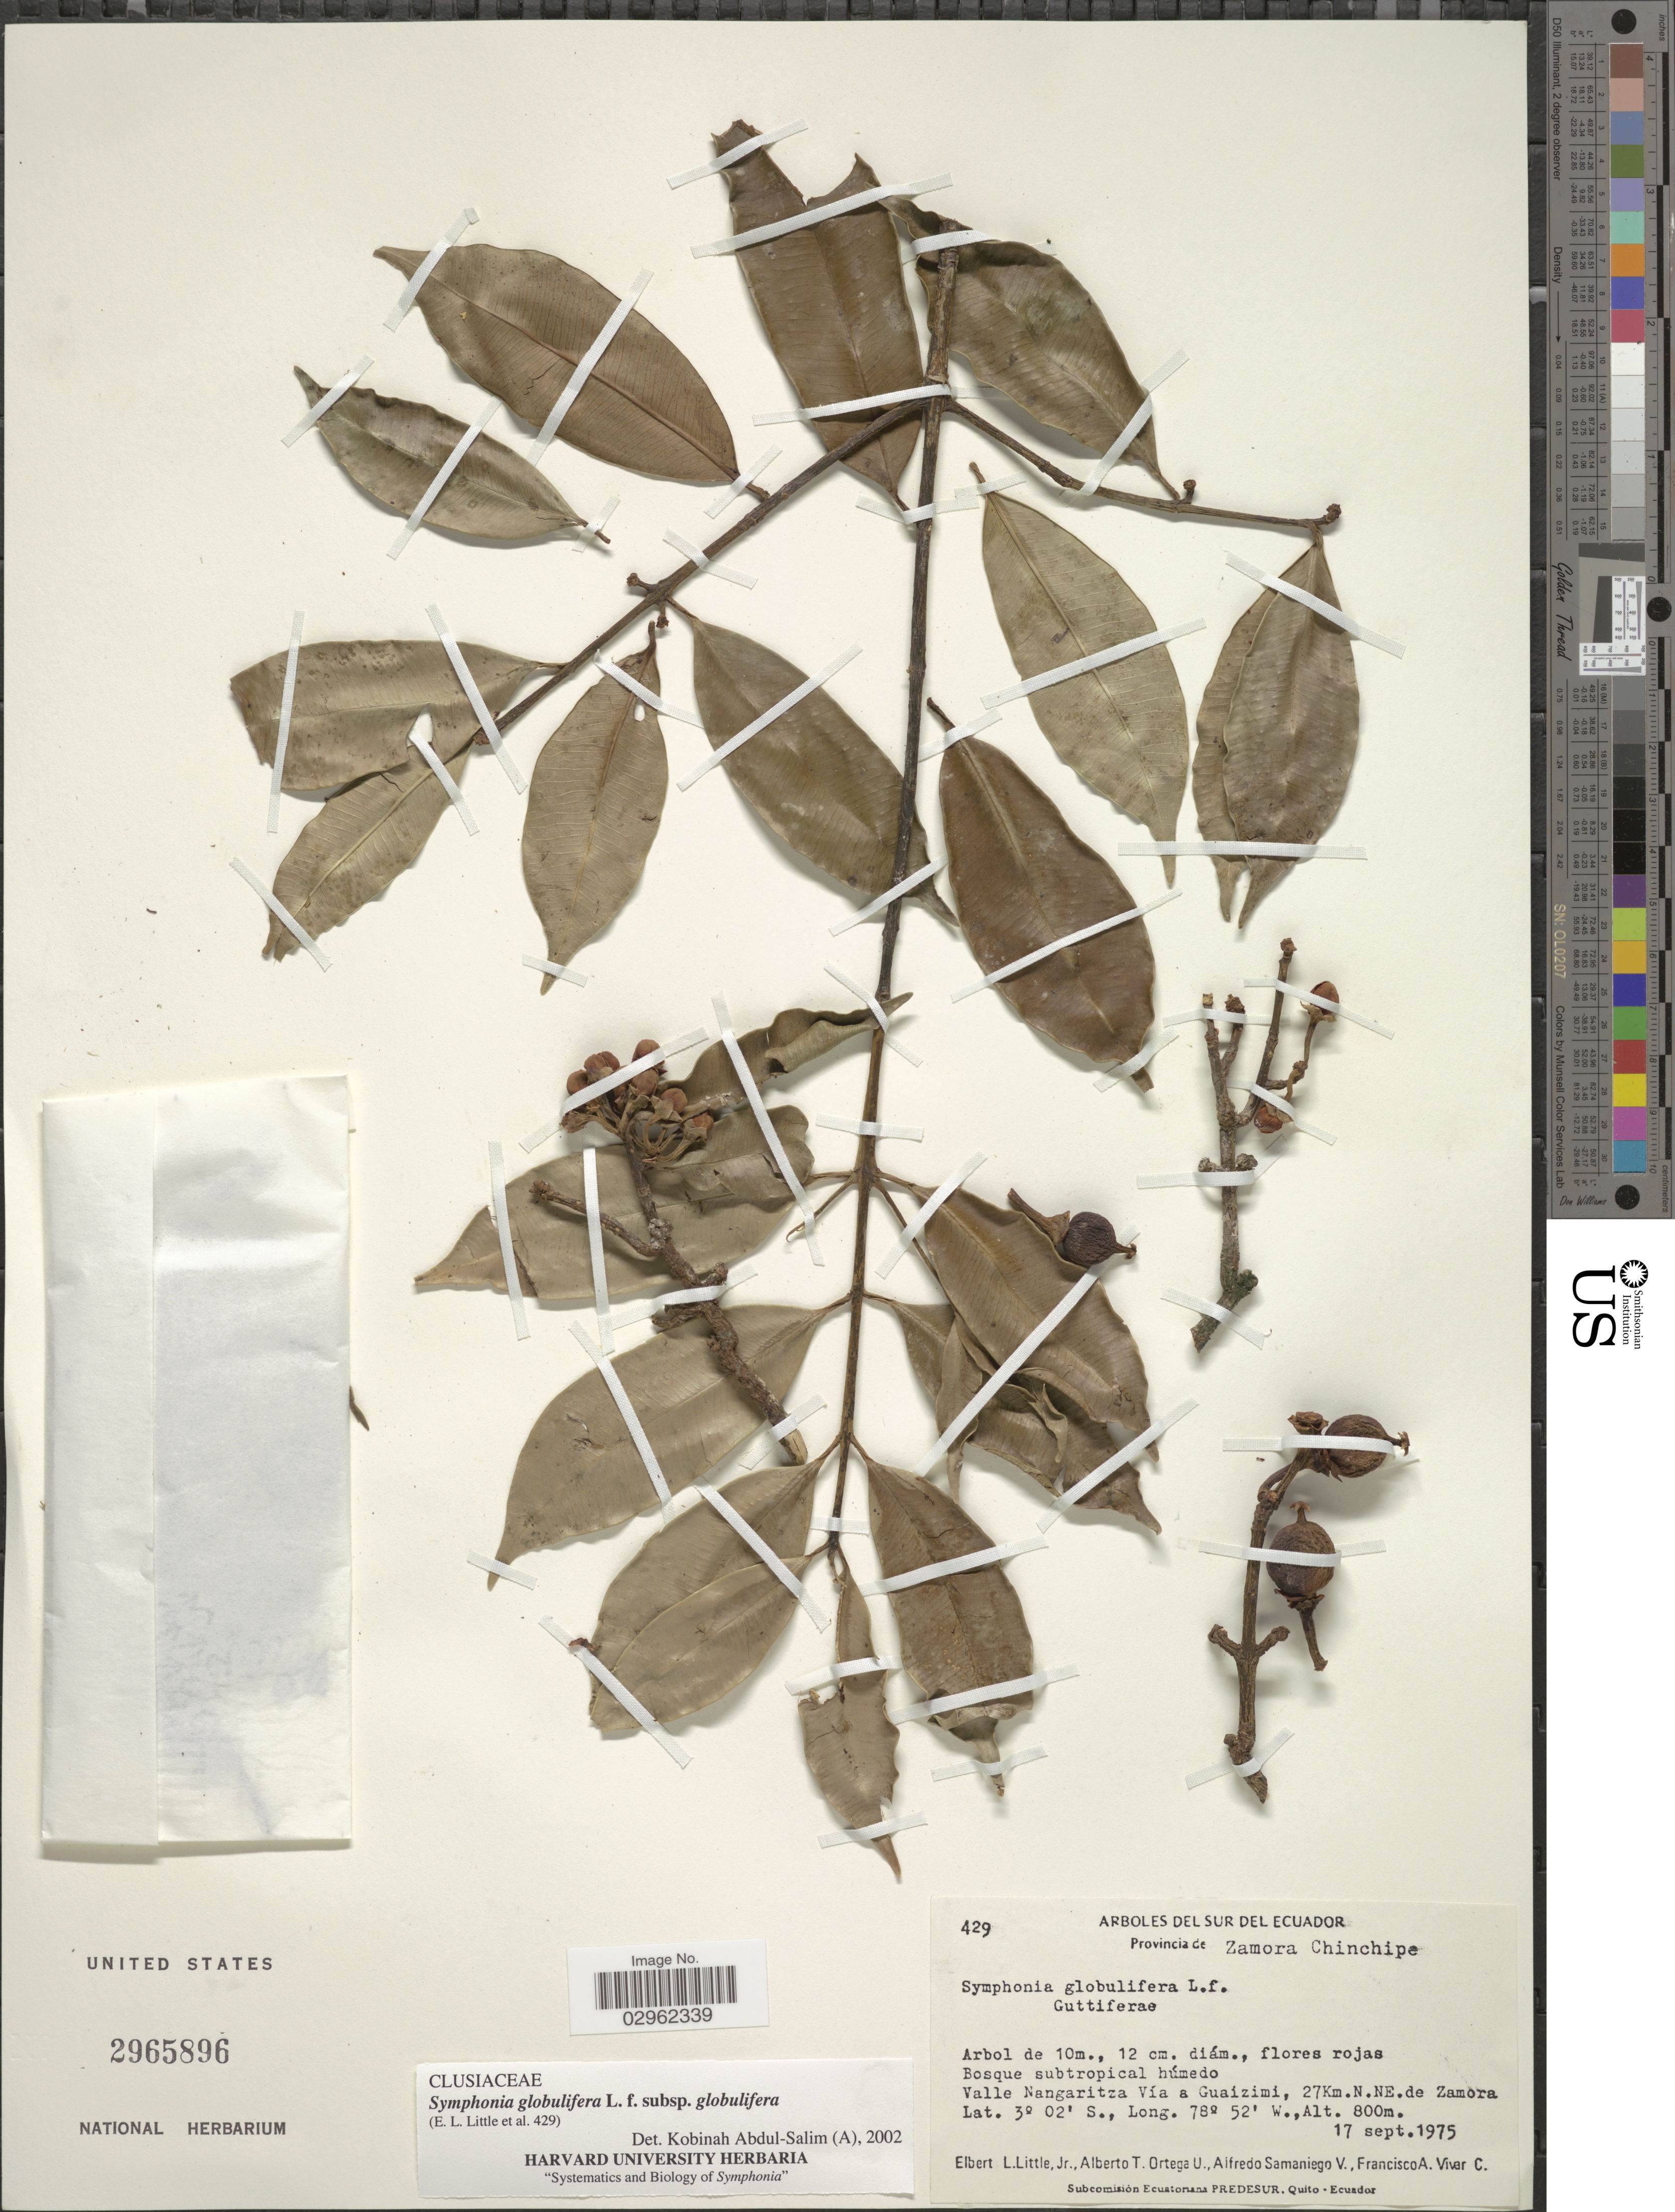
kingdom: Plantae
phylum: Tracheophyta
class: Magnoliopsida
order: Malpighiales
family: Clusiaceae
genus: Symphonia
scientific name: Symphonia globulifera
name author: L. f.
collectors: E. L. Little, A. T. Ortega U., A. Samaniego & F. A. Vivar C.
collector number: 429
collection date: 1975-09-17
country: Ecuador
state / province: Zamora-Chinchipe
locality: Valle Nangaritza Vía a Guaizimi, 27Km. N.NE. de Zamora.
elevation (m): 800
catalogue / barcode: US 2965896